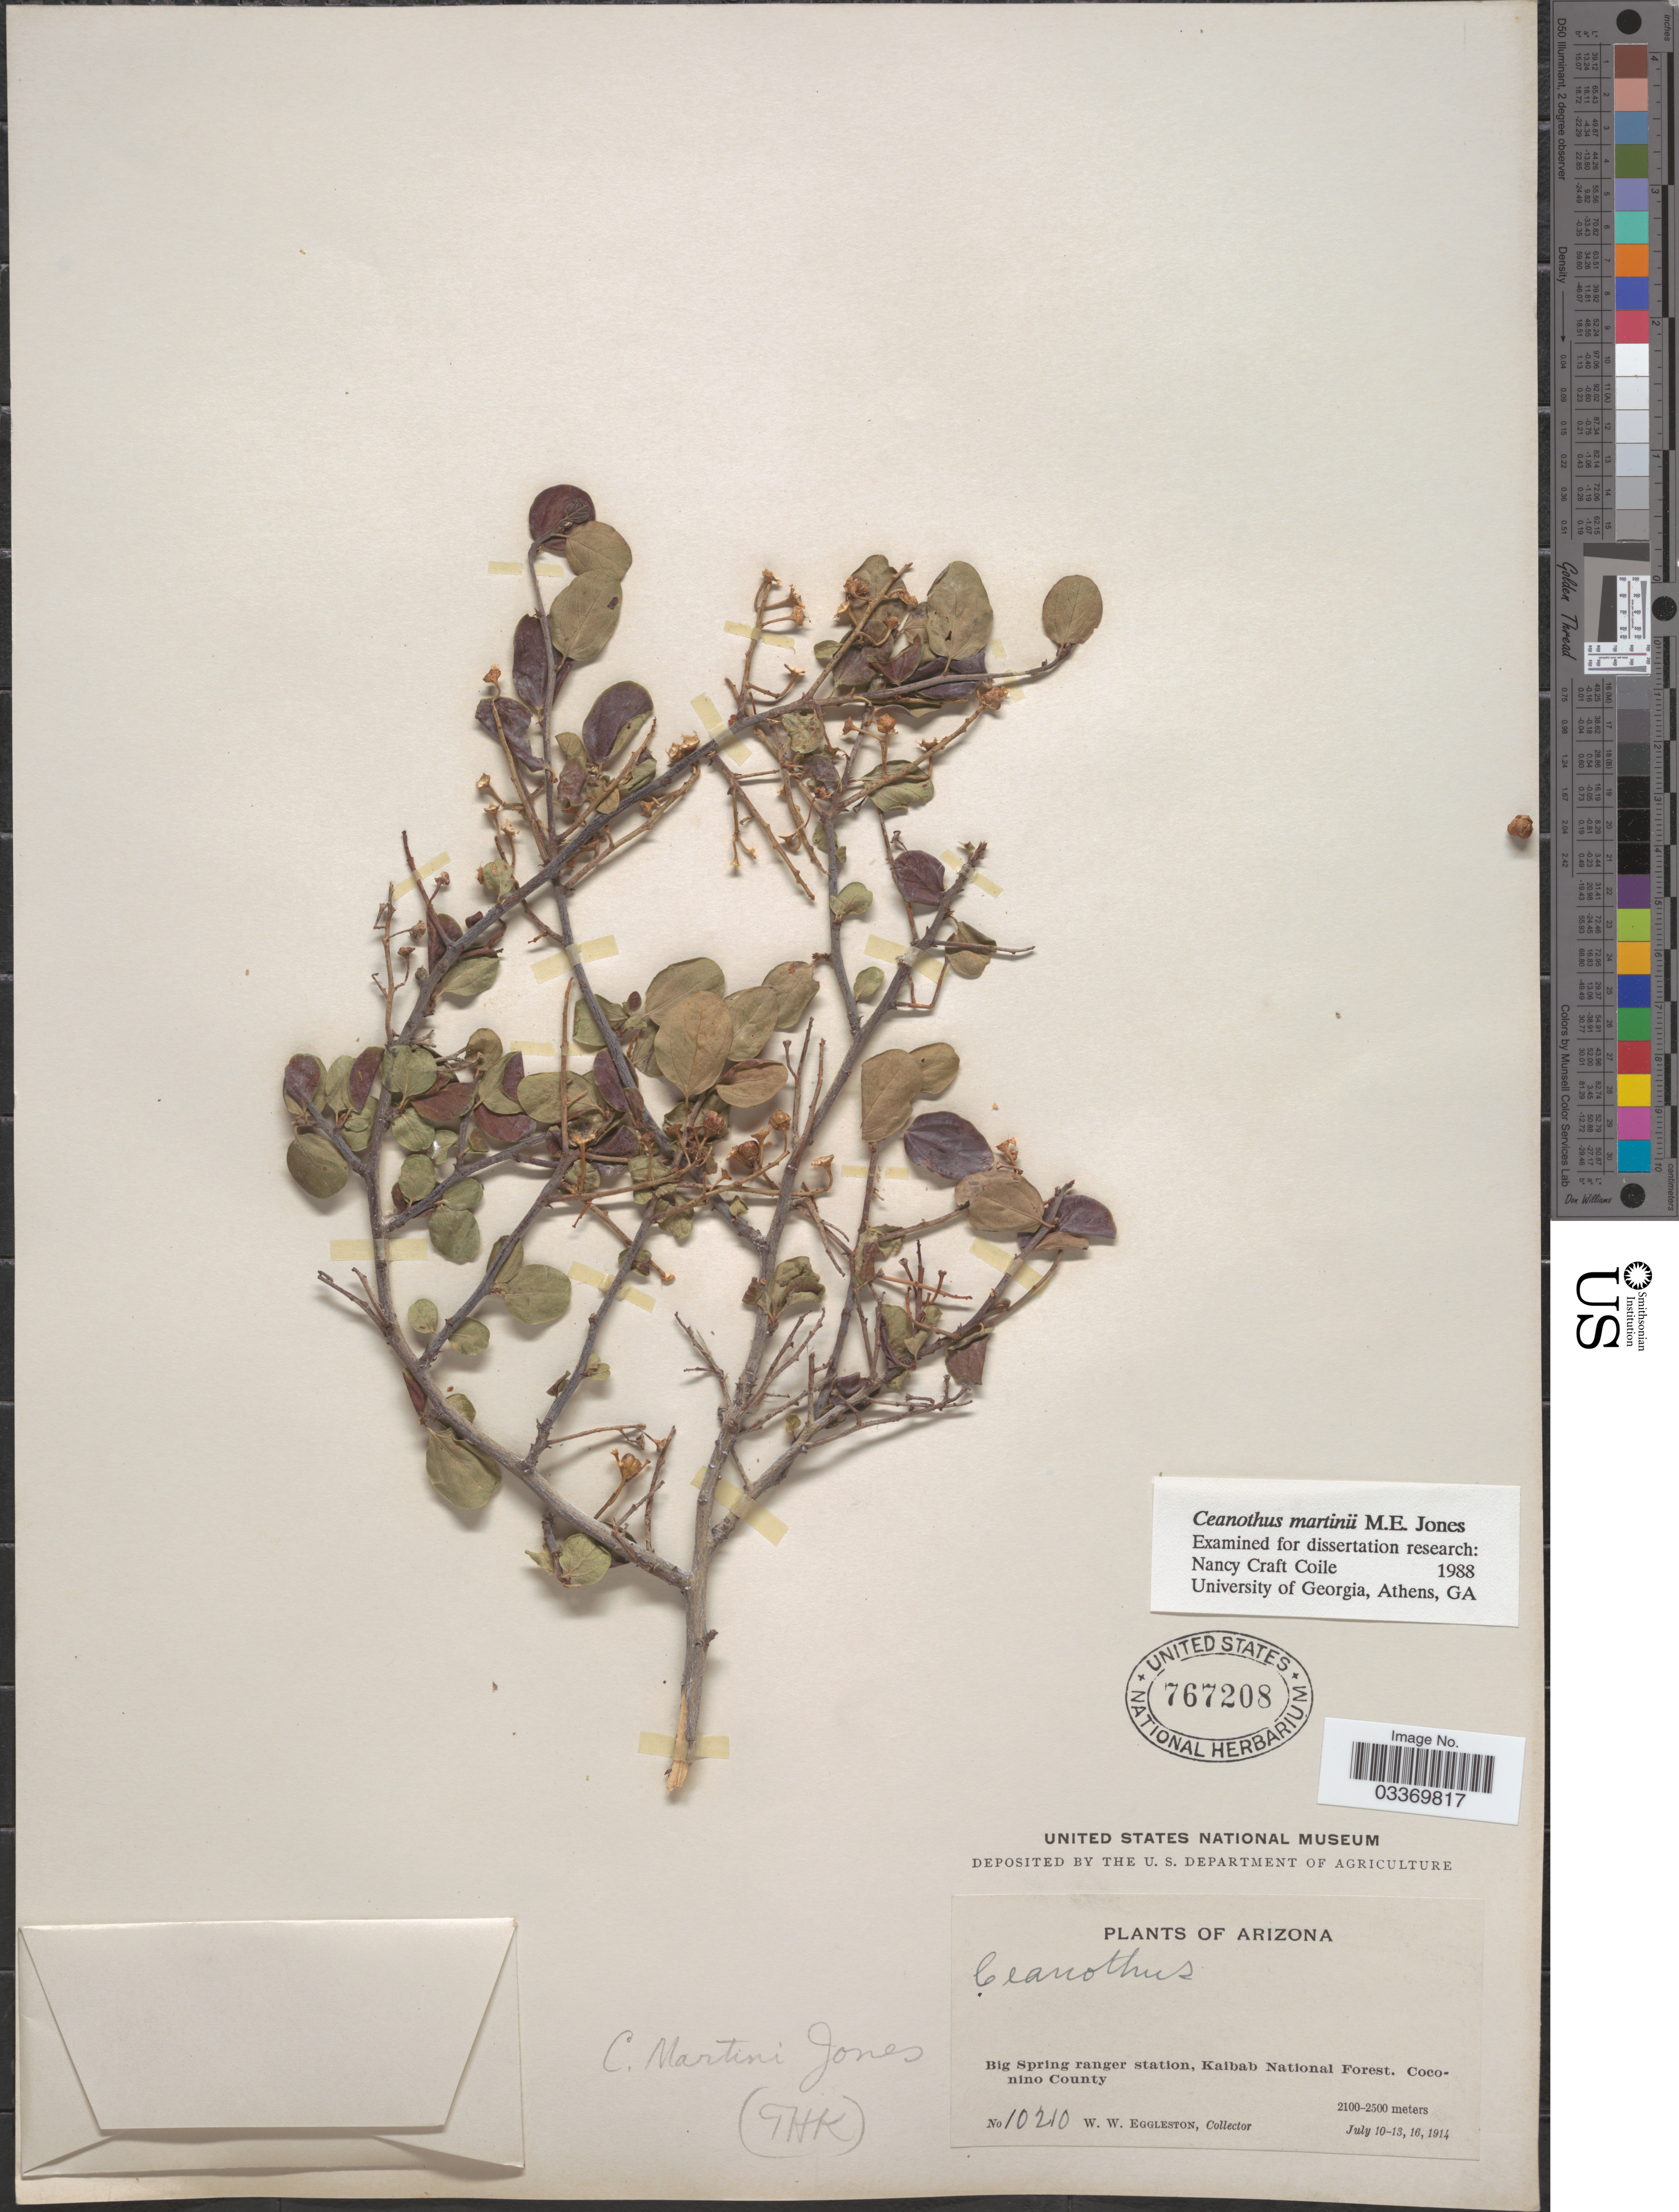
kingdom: Plantae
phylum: Tracheophyta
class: Magnoliopsida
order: Rosales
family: Rhamnaceae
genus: Ceanothus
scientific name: Ceanothus martini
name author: M.E. Jones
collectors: W. W. Eggleston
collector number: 10210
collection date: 1914-07-10/1914-07-16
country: United States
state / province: Arizona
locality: Big Spring ranger station, Kaibab National Forest. Coconino County.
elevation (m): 2100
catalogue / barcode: US 767208